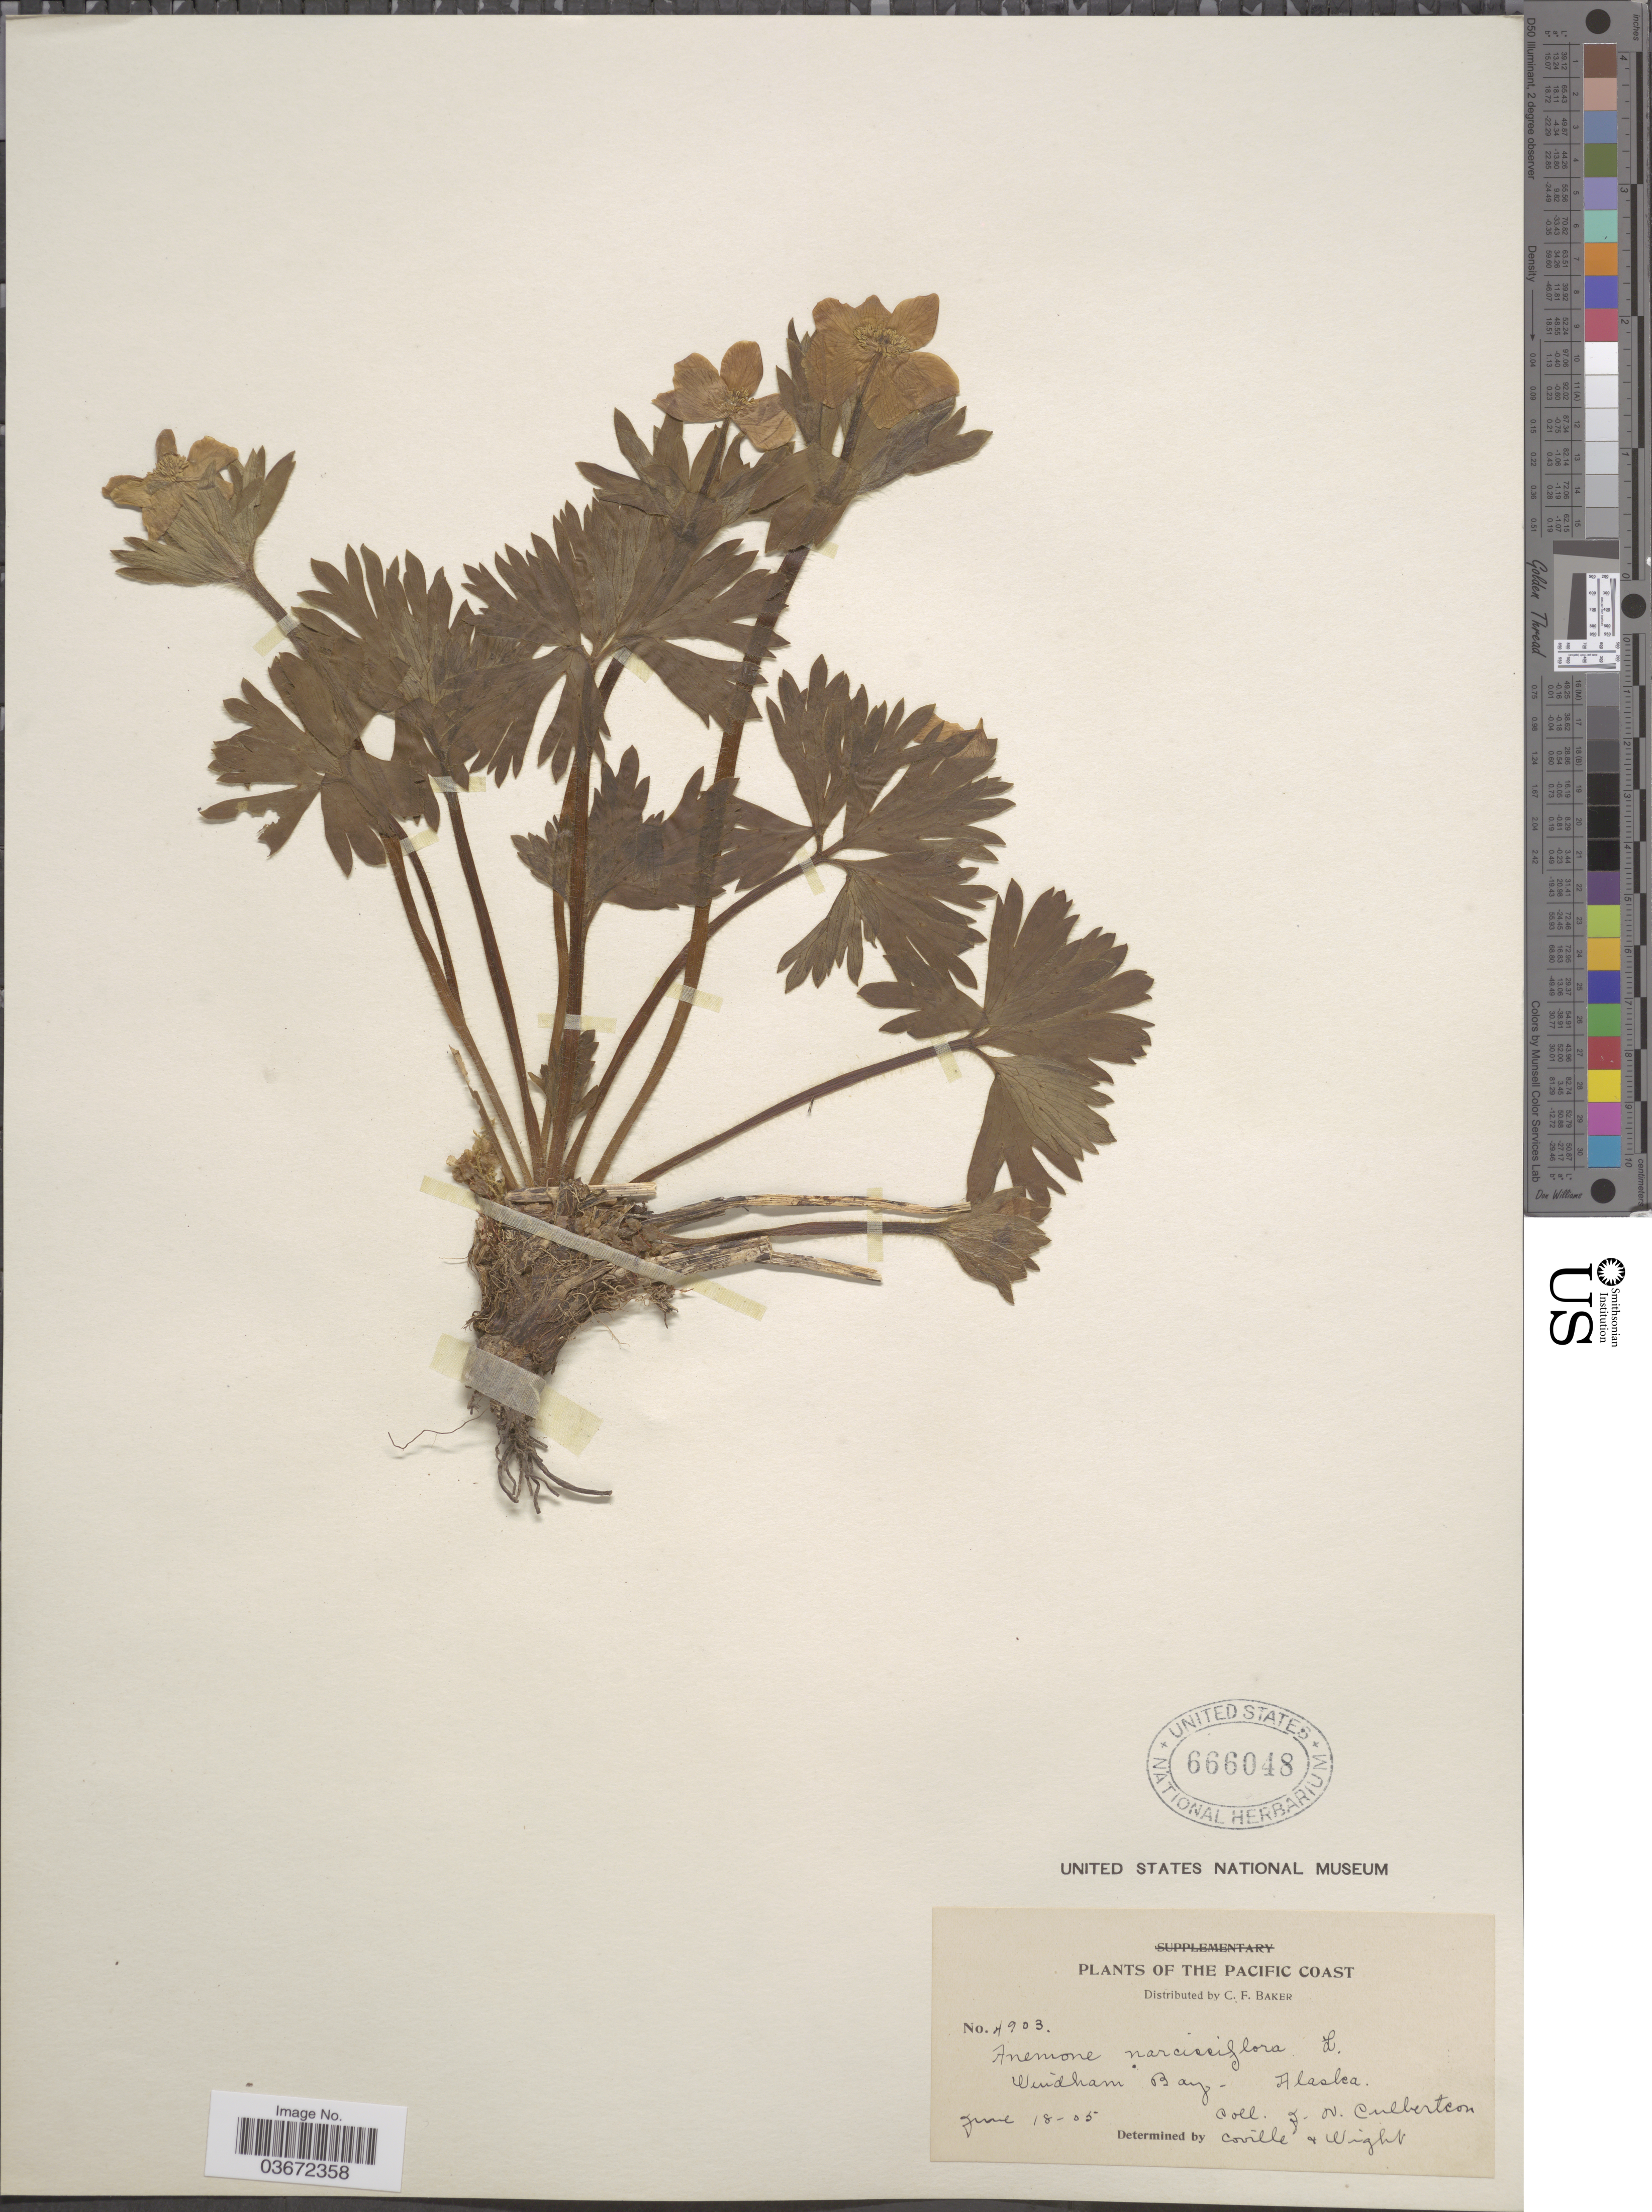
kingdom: Plantae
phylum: Tracheophyta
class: Magnoliopsida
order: Ranunculales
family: Ranunculaceae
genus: Anemone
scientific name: Anemone narcissiflora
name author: L.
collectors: J. Culbertson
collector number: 4903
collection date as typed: Transcribed d/m/y: 18/6/5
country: United States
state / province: Alaska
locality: The Pacific Coast. Windham Bay.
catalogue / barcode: US 666048